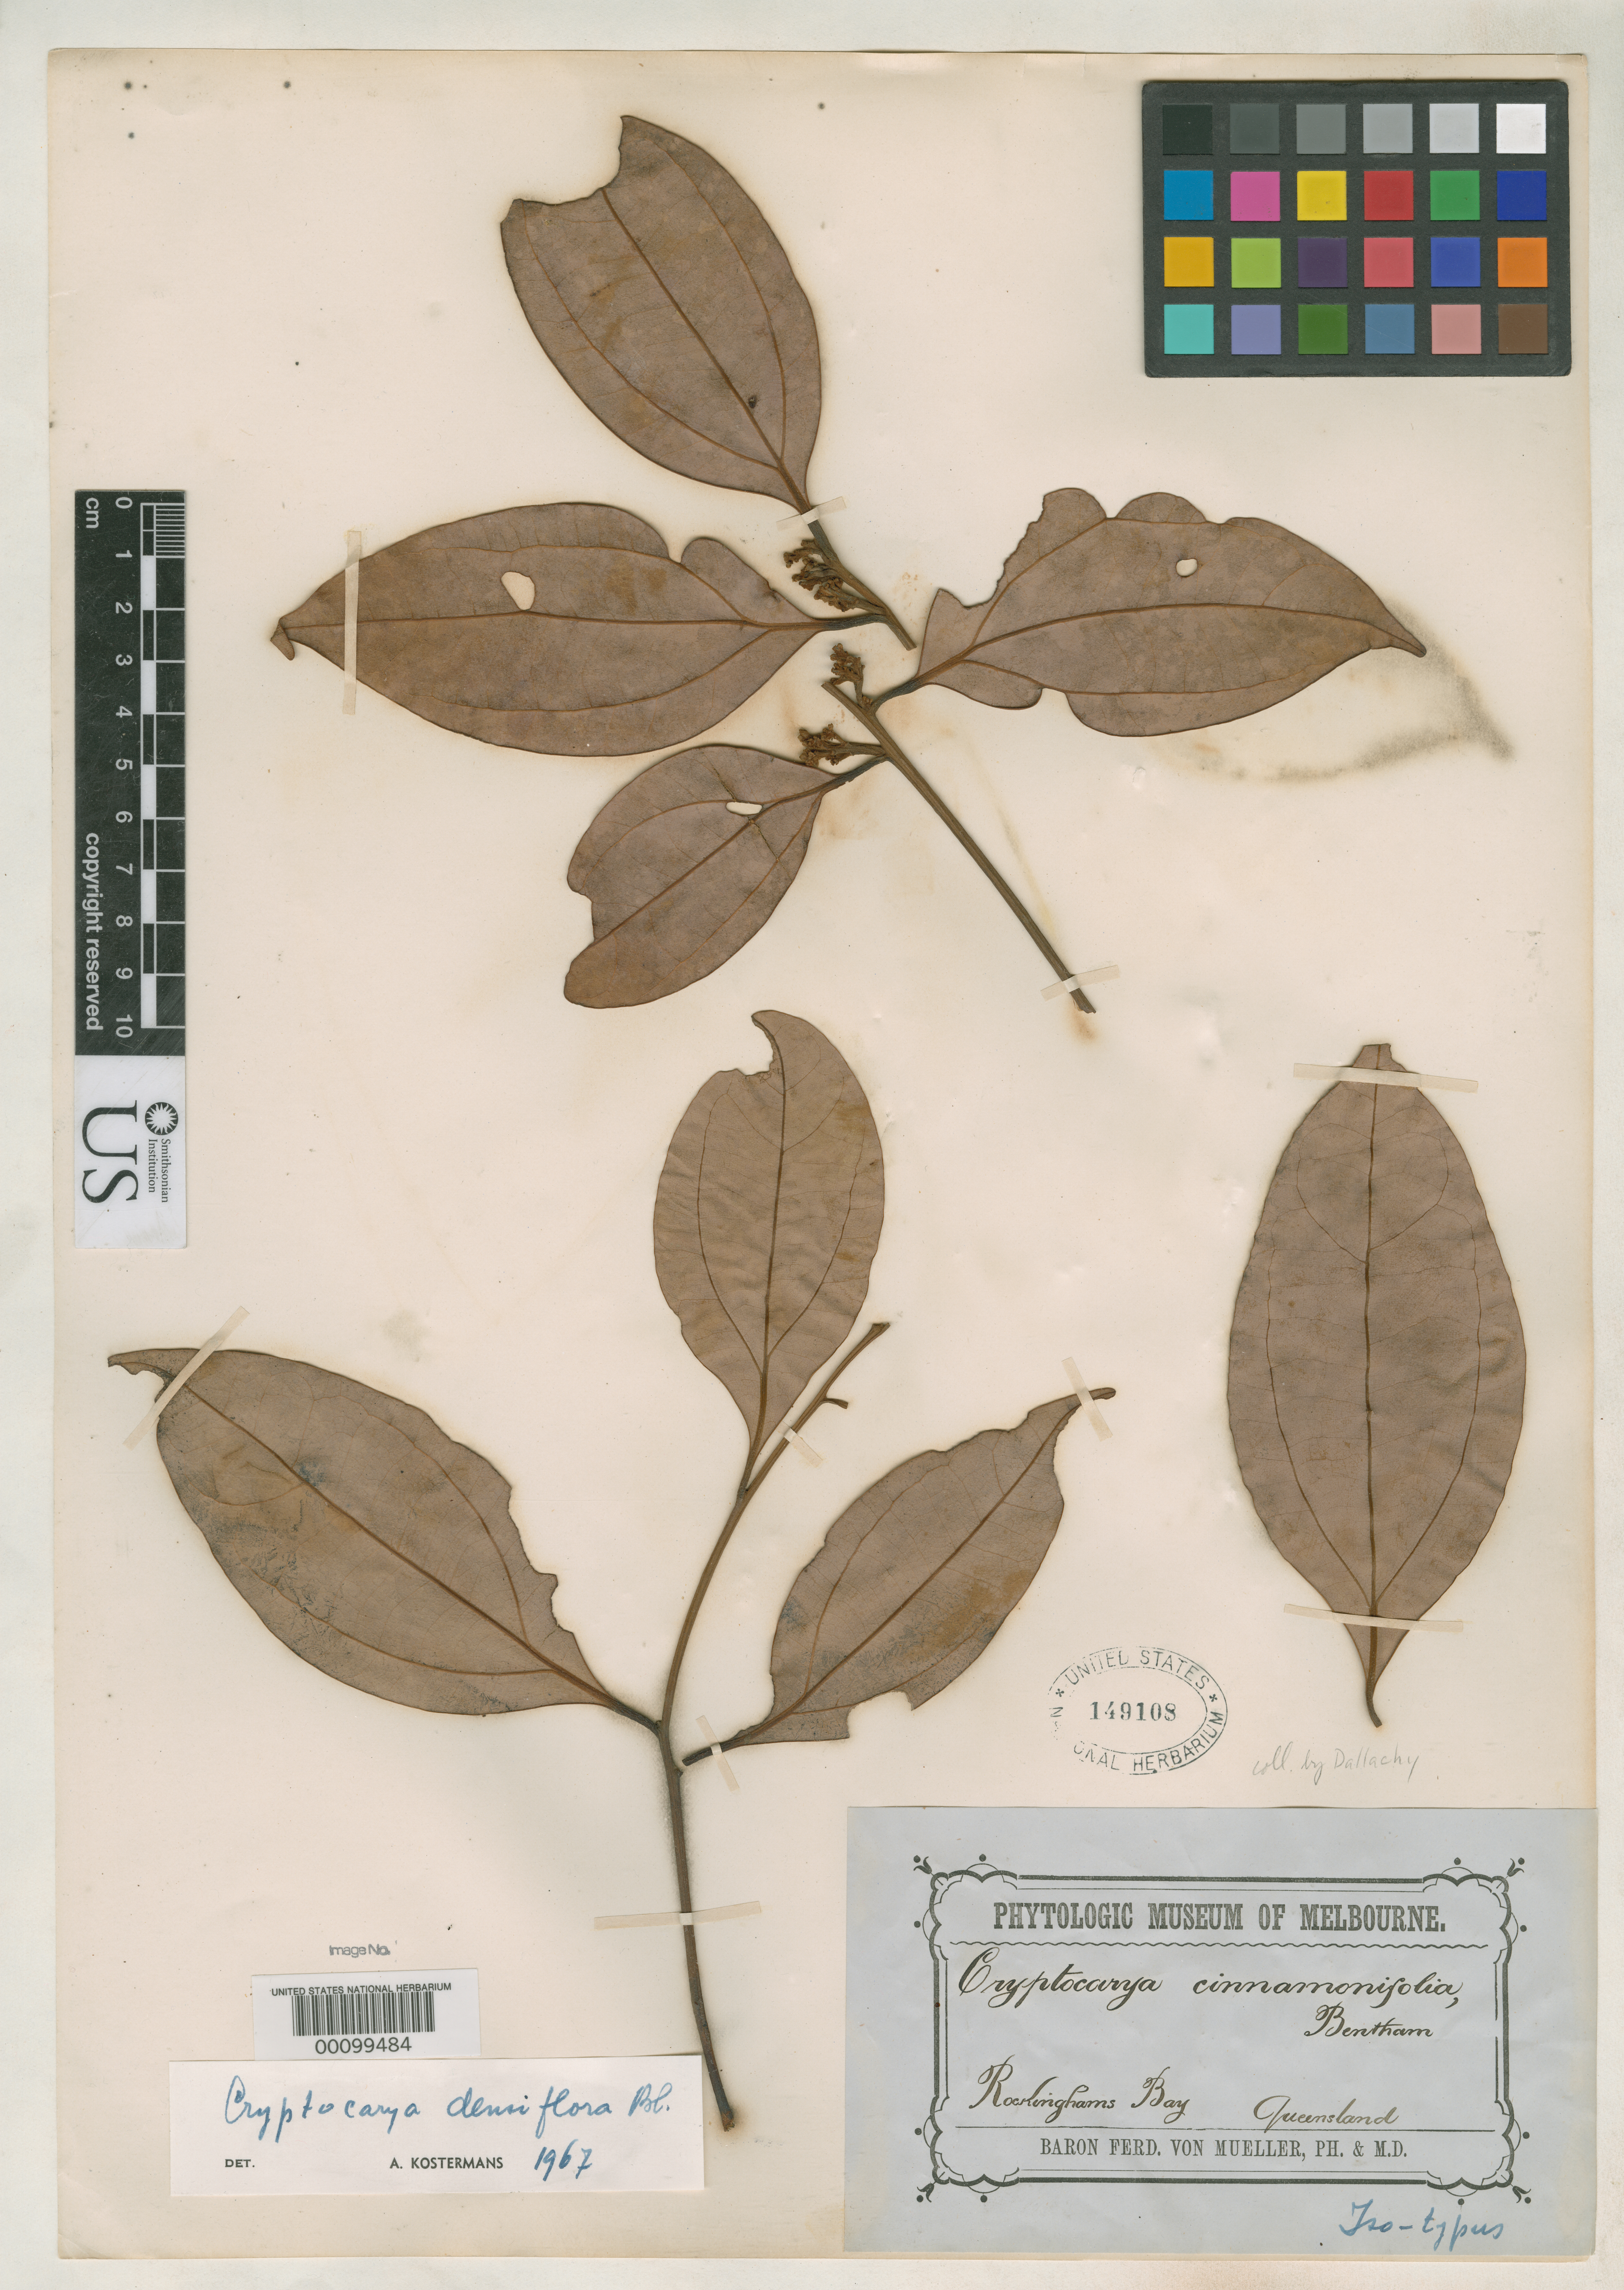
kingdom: Plantae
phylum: Tracheophyta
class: Magnoliopsida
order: Laurales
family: Lauraceae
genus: Cryptocarya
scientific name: Cryptocarya cinnamomifolia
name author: Benth.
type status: Isotype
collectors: J. Dallachy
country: Australia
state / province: Queensland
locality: Rockingham Bay.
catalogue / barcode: US 149108